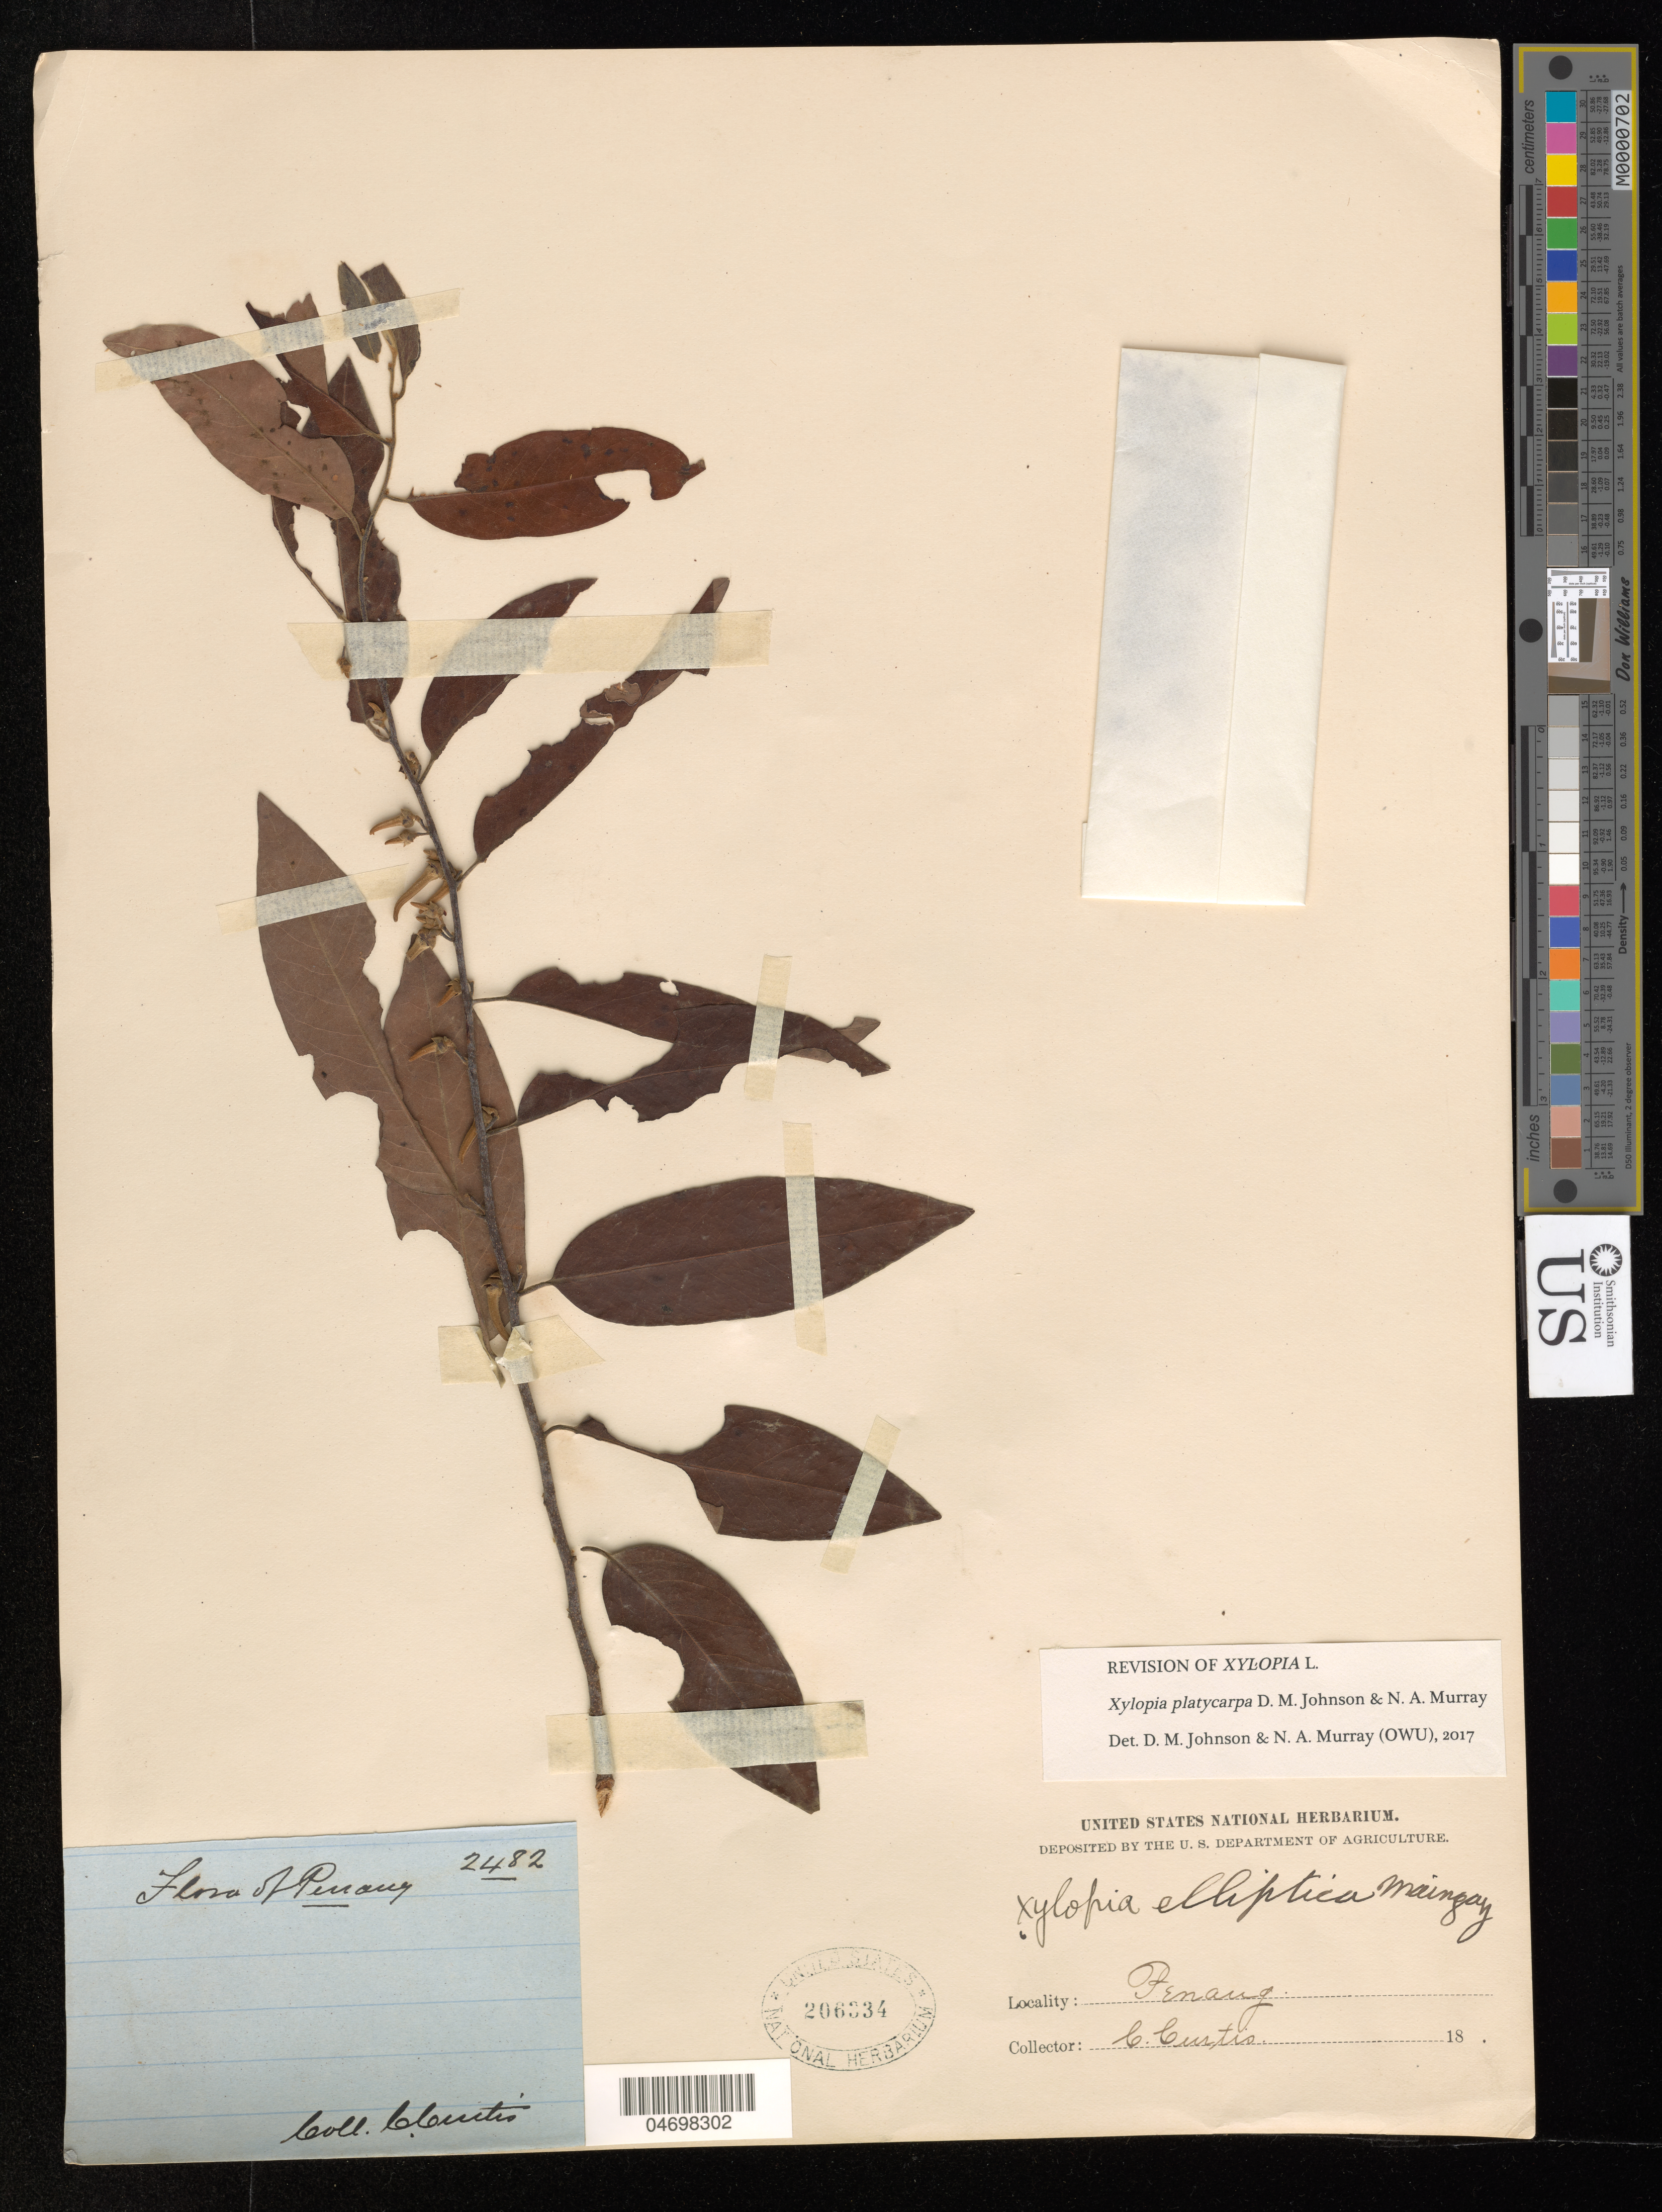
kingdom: Plantae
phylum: Tracheophyta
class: Magnoliopsida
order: Magnoliales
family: Annonaceae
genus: Xylopia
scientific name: Xylopia platycarpa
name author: D.M. Johnson & N.A. Murray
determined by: Johnson, D. M.; Murray, N. A.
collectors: C. Curtis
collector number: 2482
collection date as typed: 18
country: India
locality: Penang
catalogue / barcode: US 206334